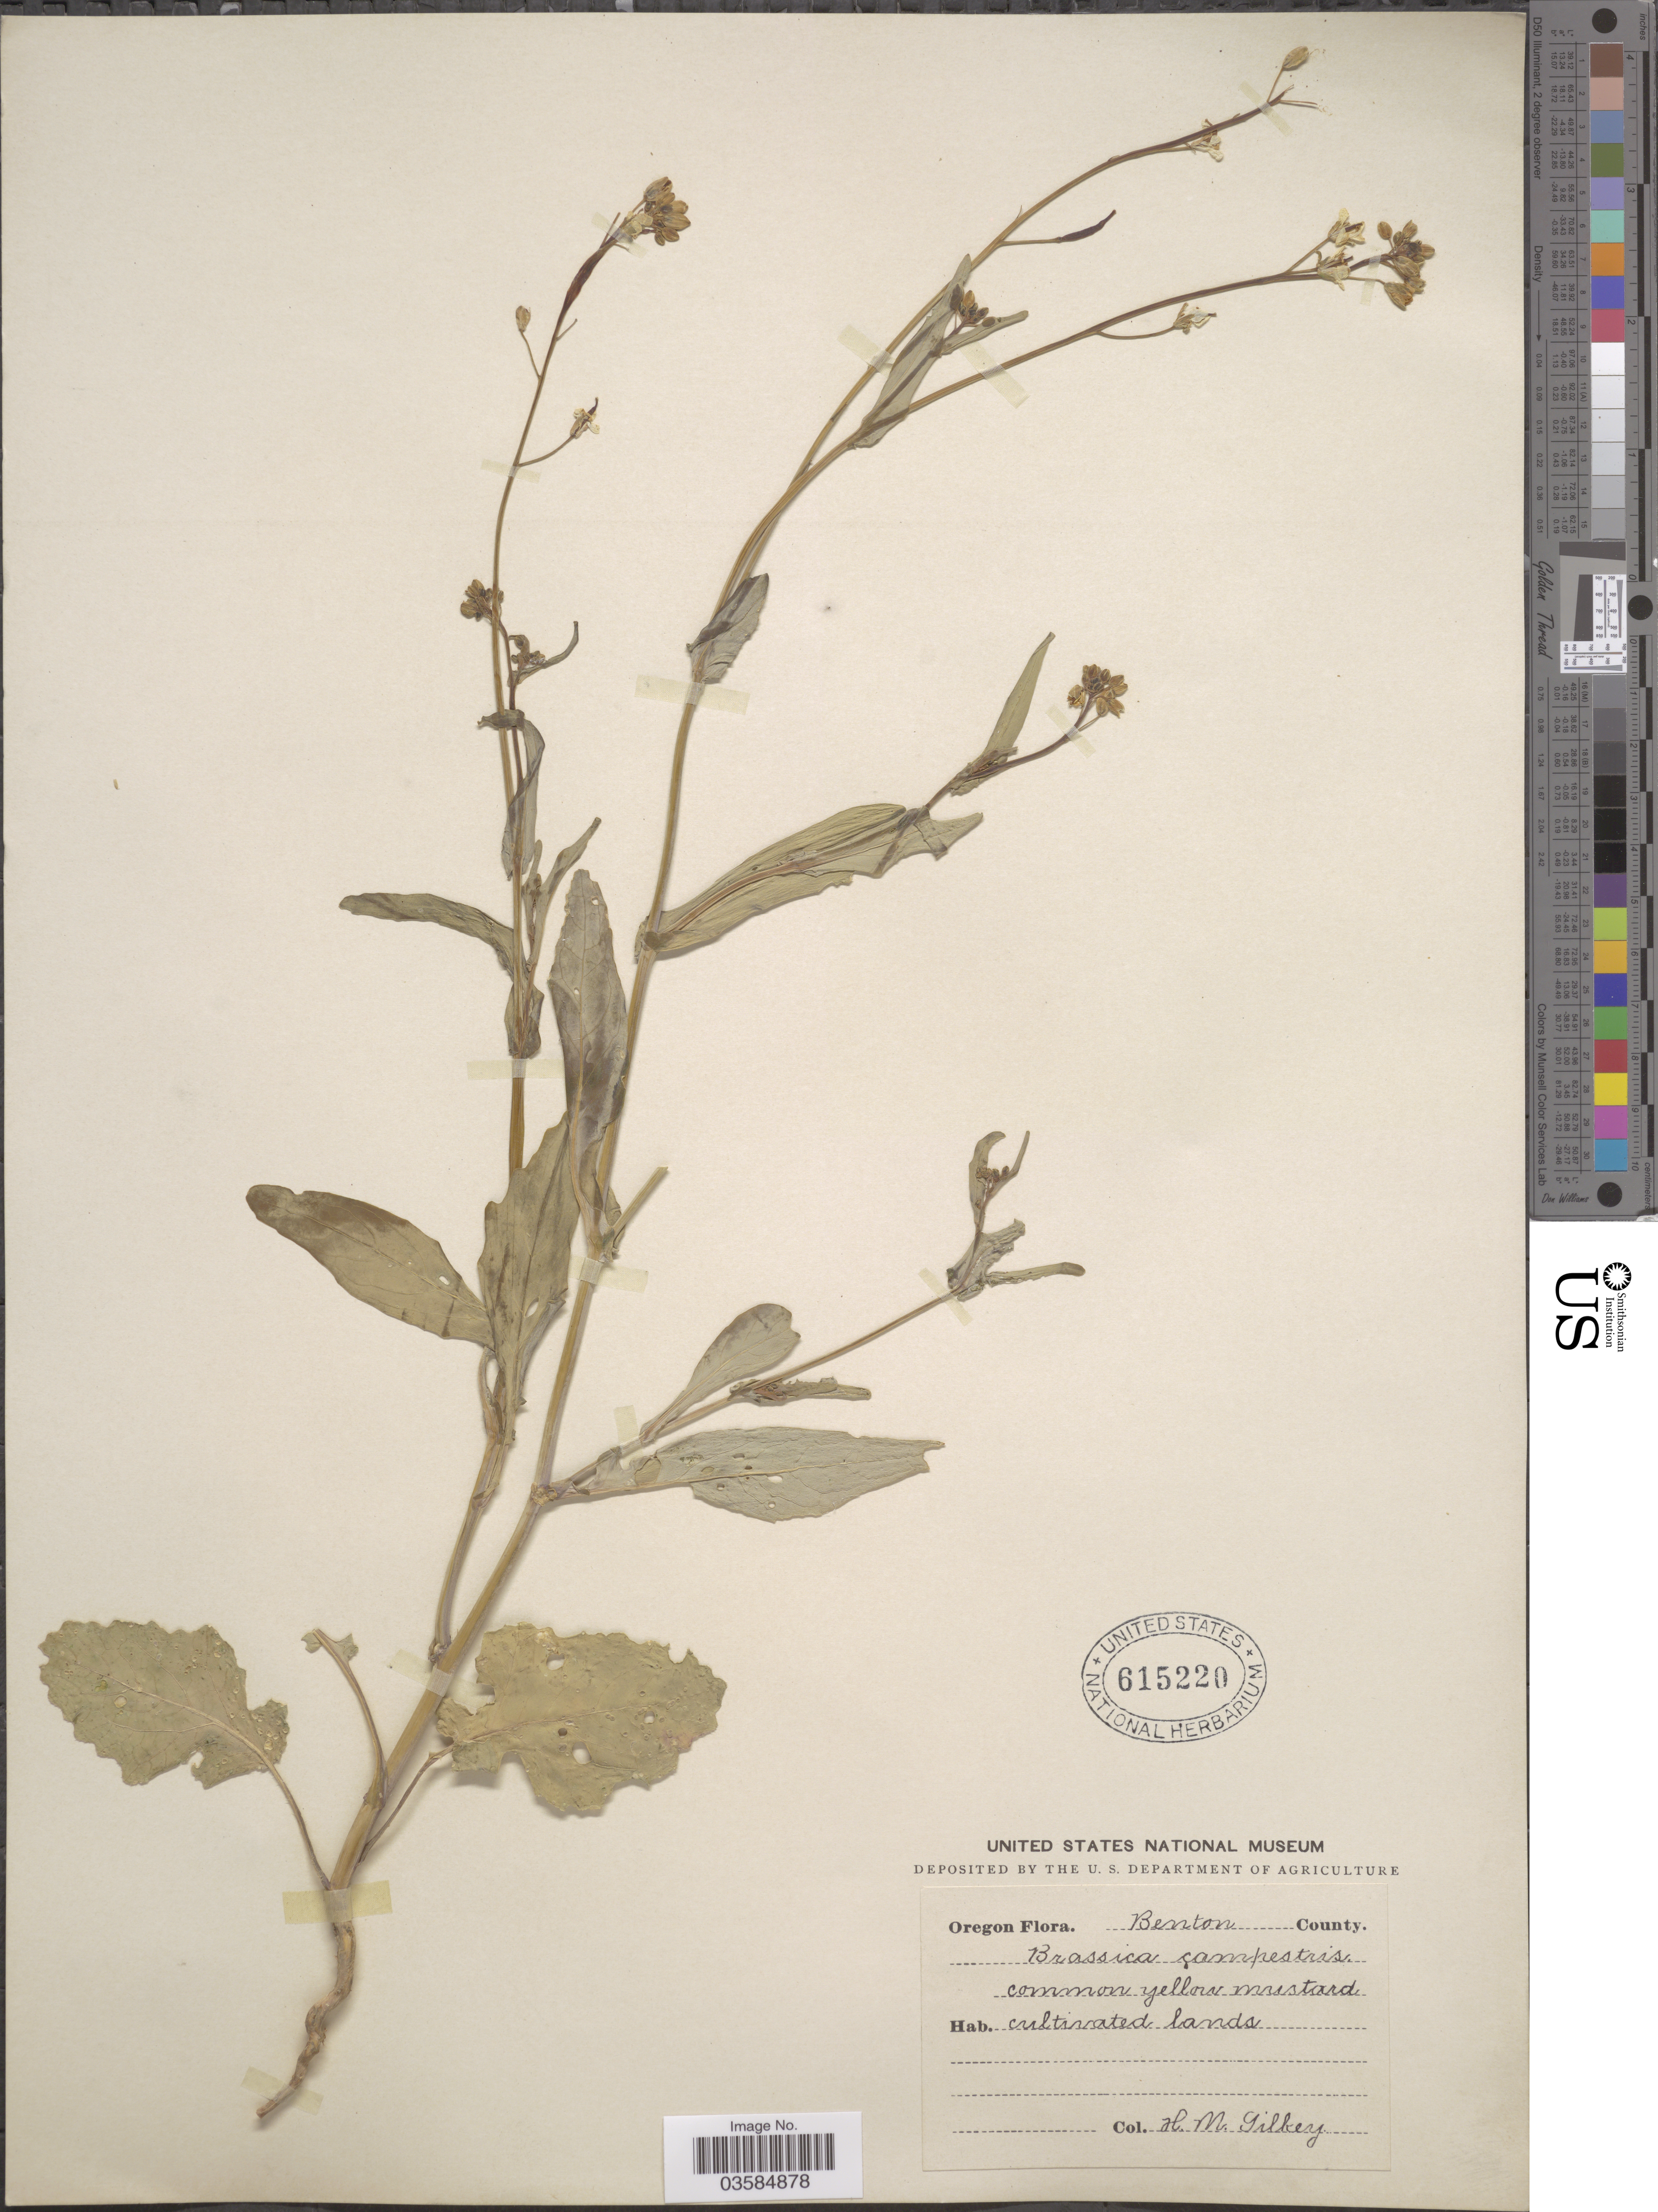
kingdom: Plantae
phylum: Tracheophyta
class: Magnoliopsida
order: Brassicales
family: Brassicaceae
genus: Brassica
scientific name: Brassica campestris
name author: L.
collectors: H. Gilkey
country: United States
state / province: Oregon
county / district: Benton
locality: Benton County.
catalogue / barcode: US 615220